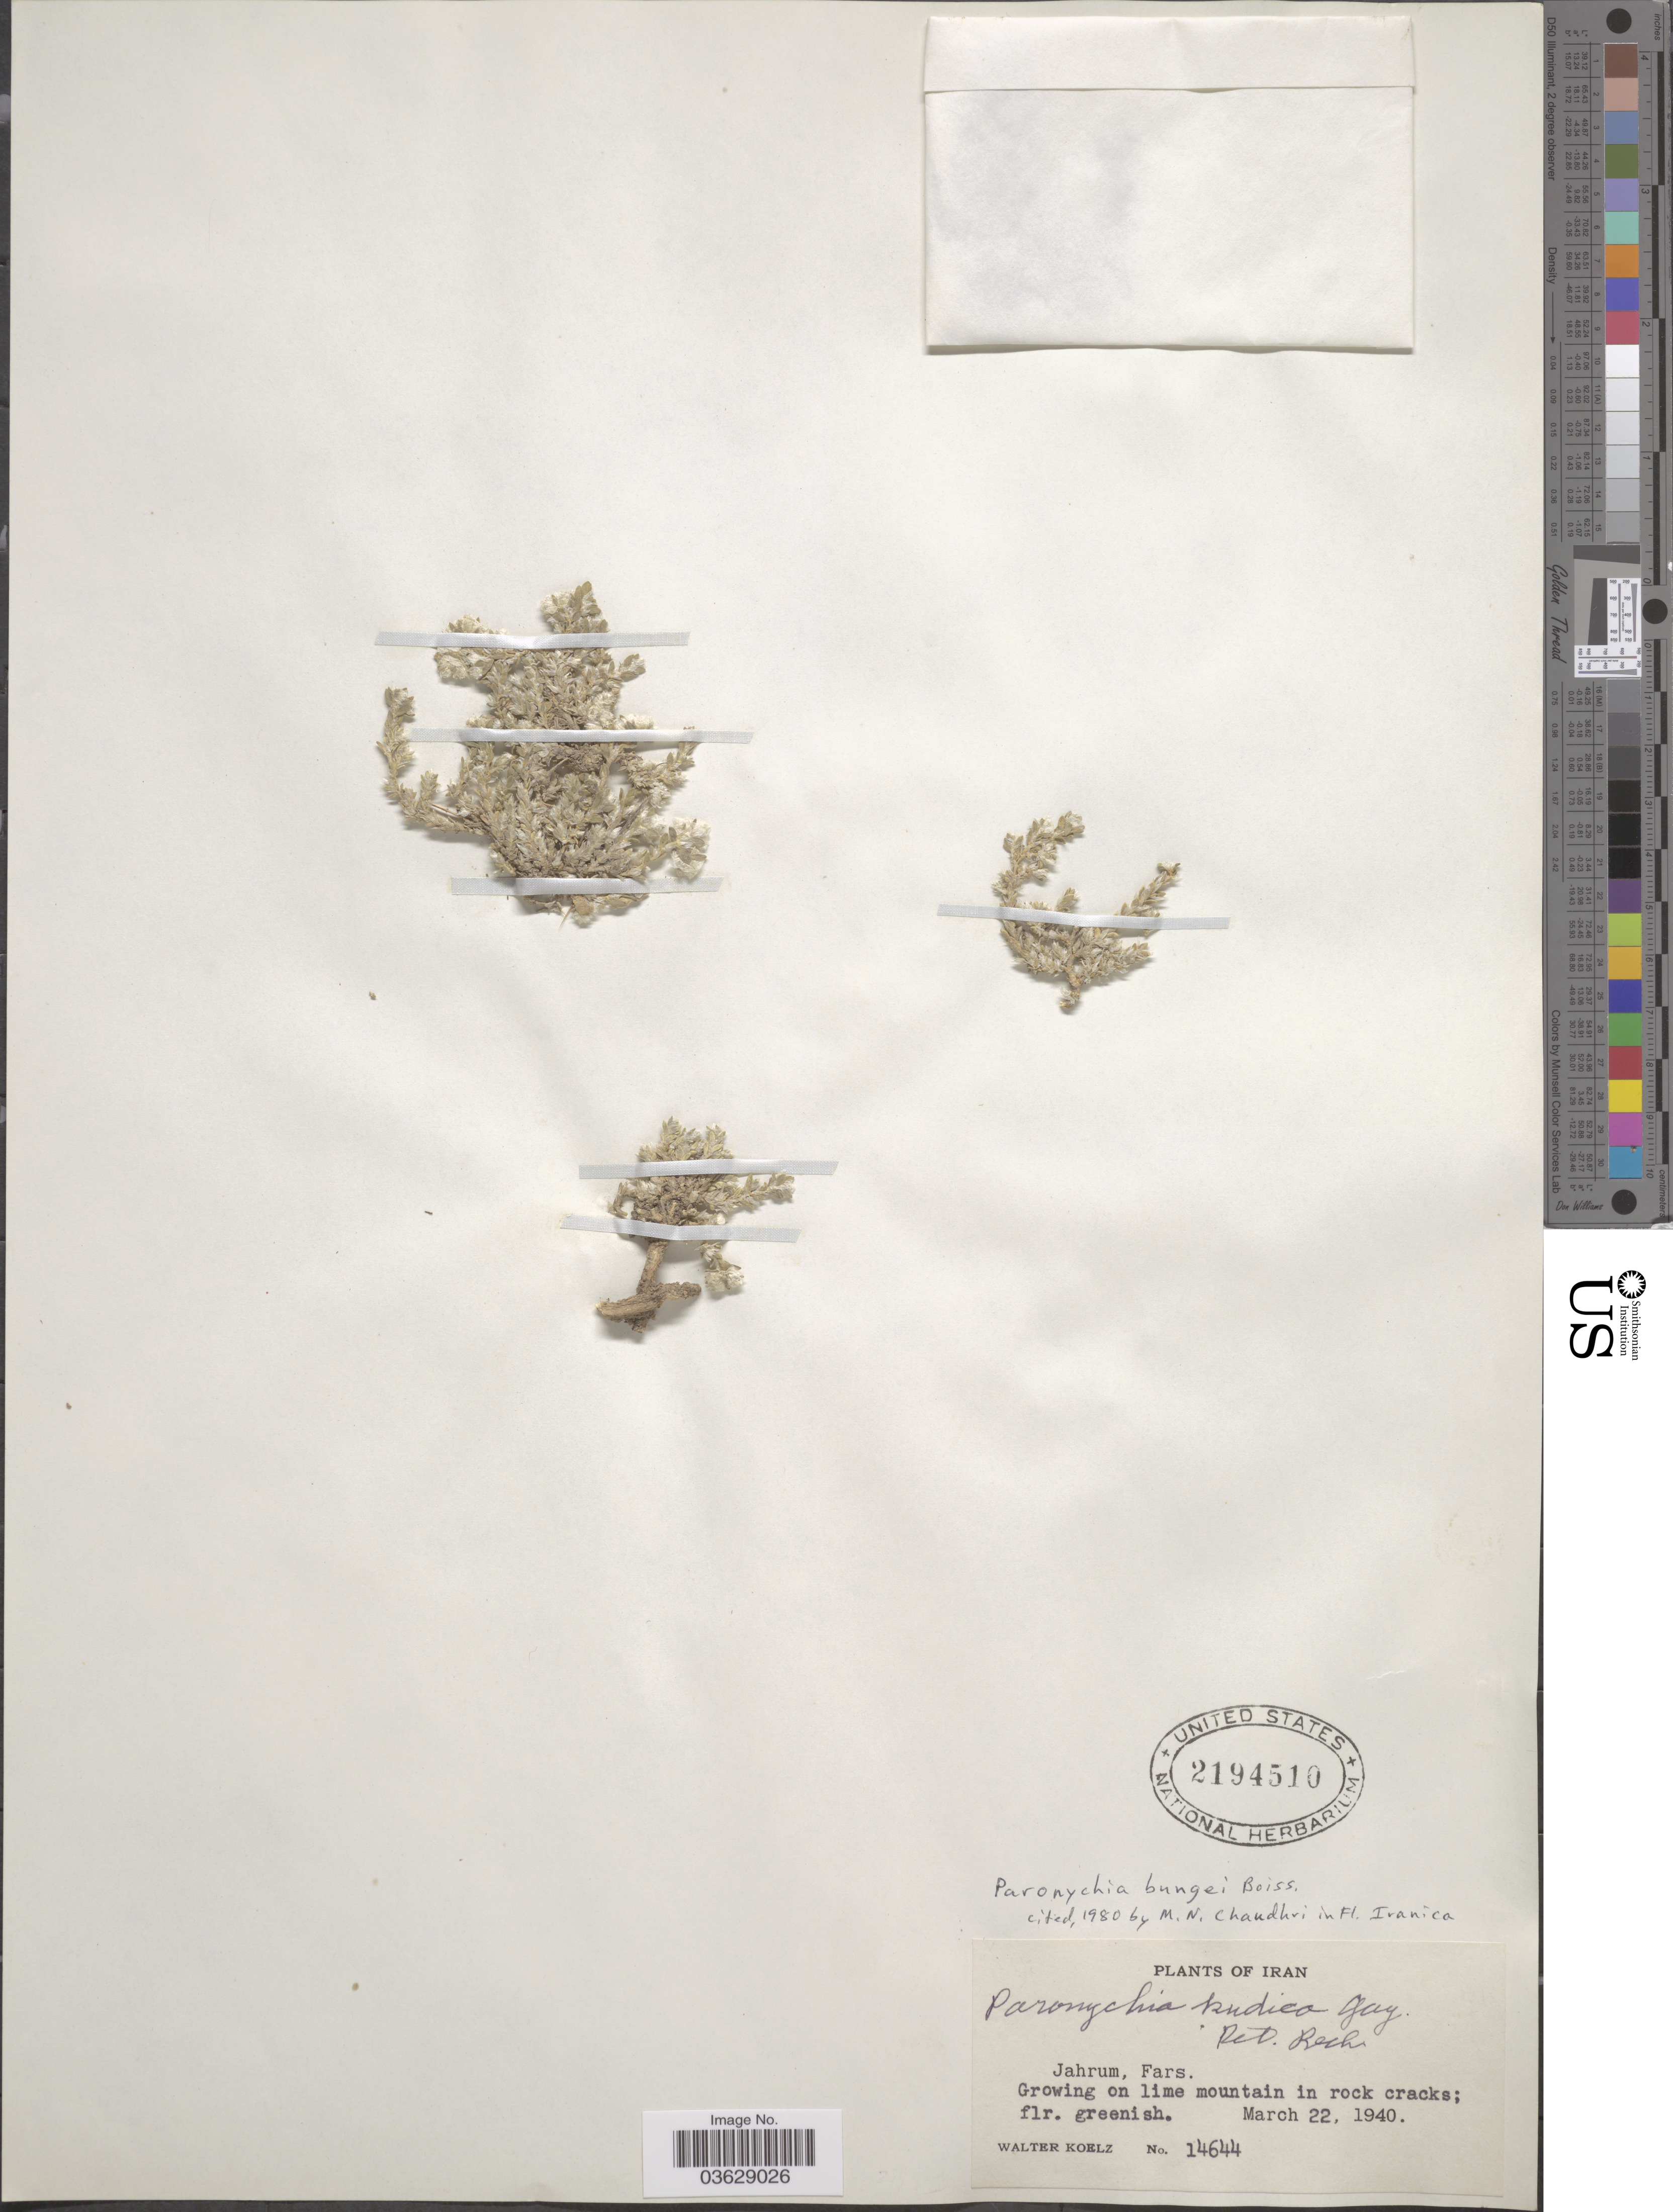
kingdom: Plantae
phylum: Tracheophyta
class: Magnoliopsida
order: Caryophyllales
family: Caryophyllaceae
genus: Paronychia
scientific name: Paronychia bungei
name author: Boiss.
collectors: W. N. Koelz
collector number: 14644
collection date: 1940-03-22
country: Iran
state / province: Fars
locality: Jahrum.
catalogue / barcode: US 2194510